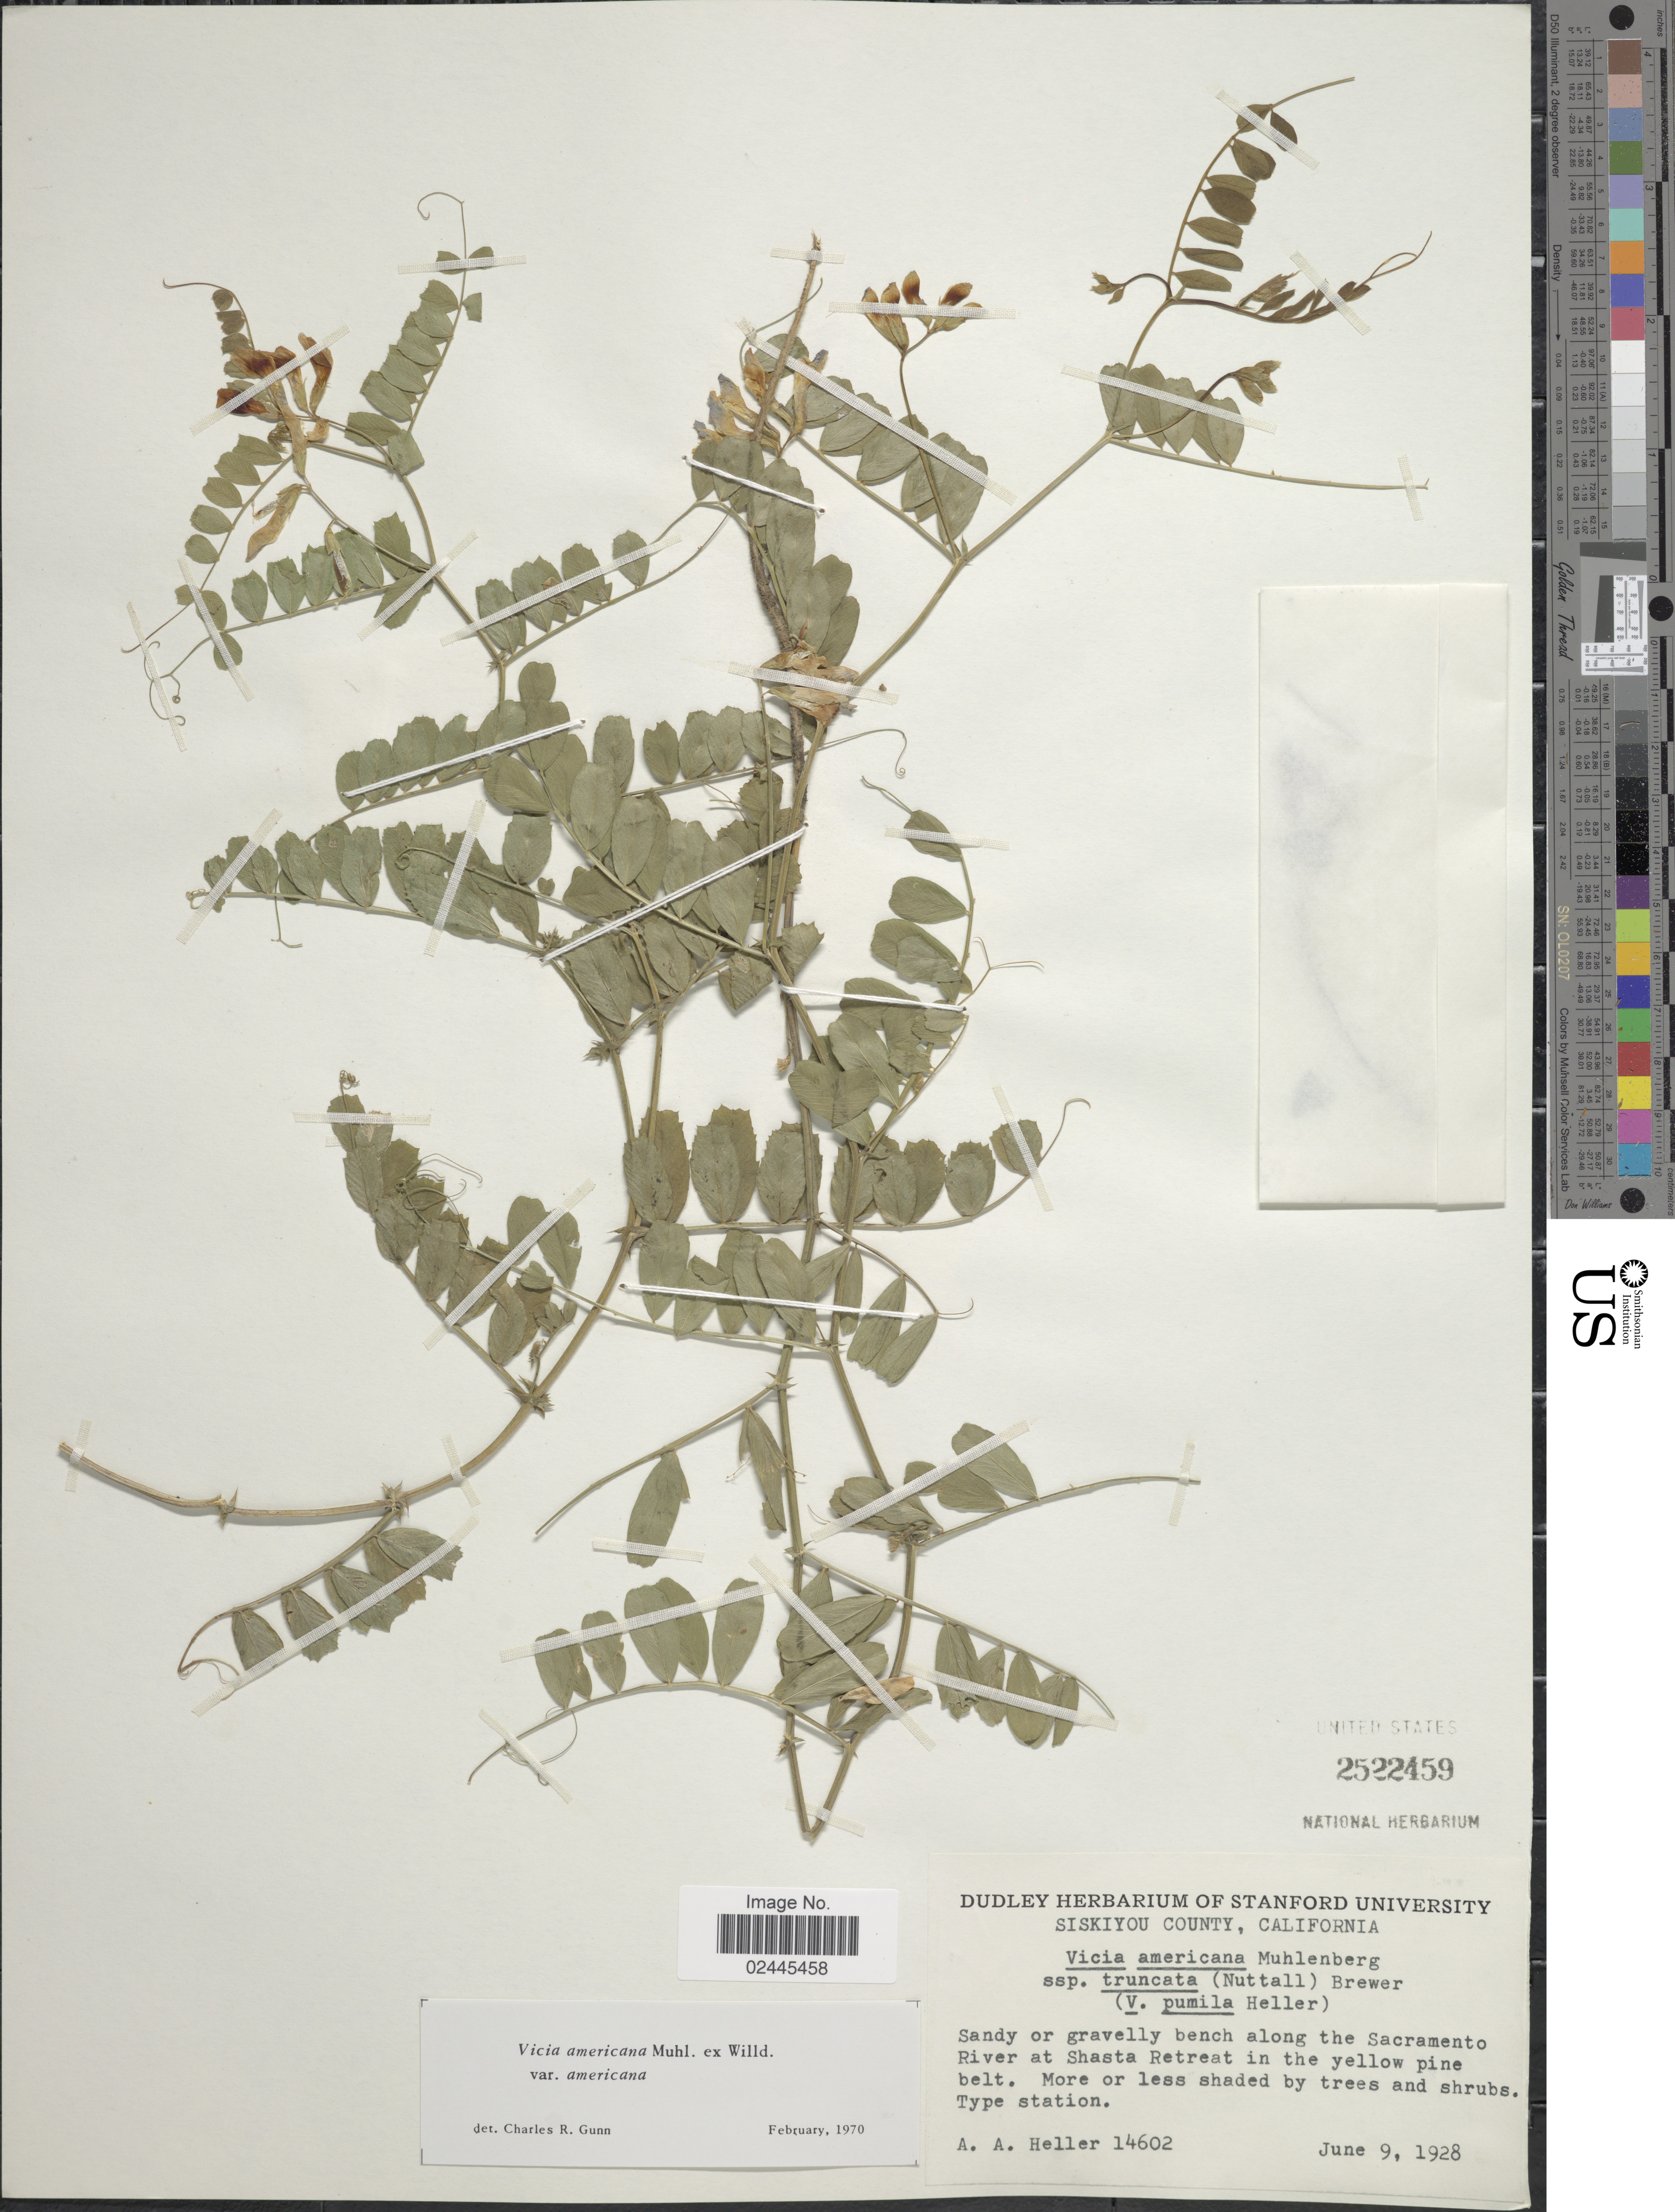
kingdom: Plantae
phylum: Tracheophyta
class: Magnoliopsida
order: Fabales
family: Fabaceae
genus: Vicia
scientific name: Vicia americana var. americana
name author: Muhl. ex Willd.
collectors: A. A. Heller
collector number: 14602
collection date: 1928-06-09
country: United States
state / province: California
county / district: Siskiyou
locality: Siskiyou County, California. Sandy or gravelly bench along the Sacramento River at Shasta Retreat in the yellow pine belt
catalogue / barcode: US 2522459